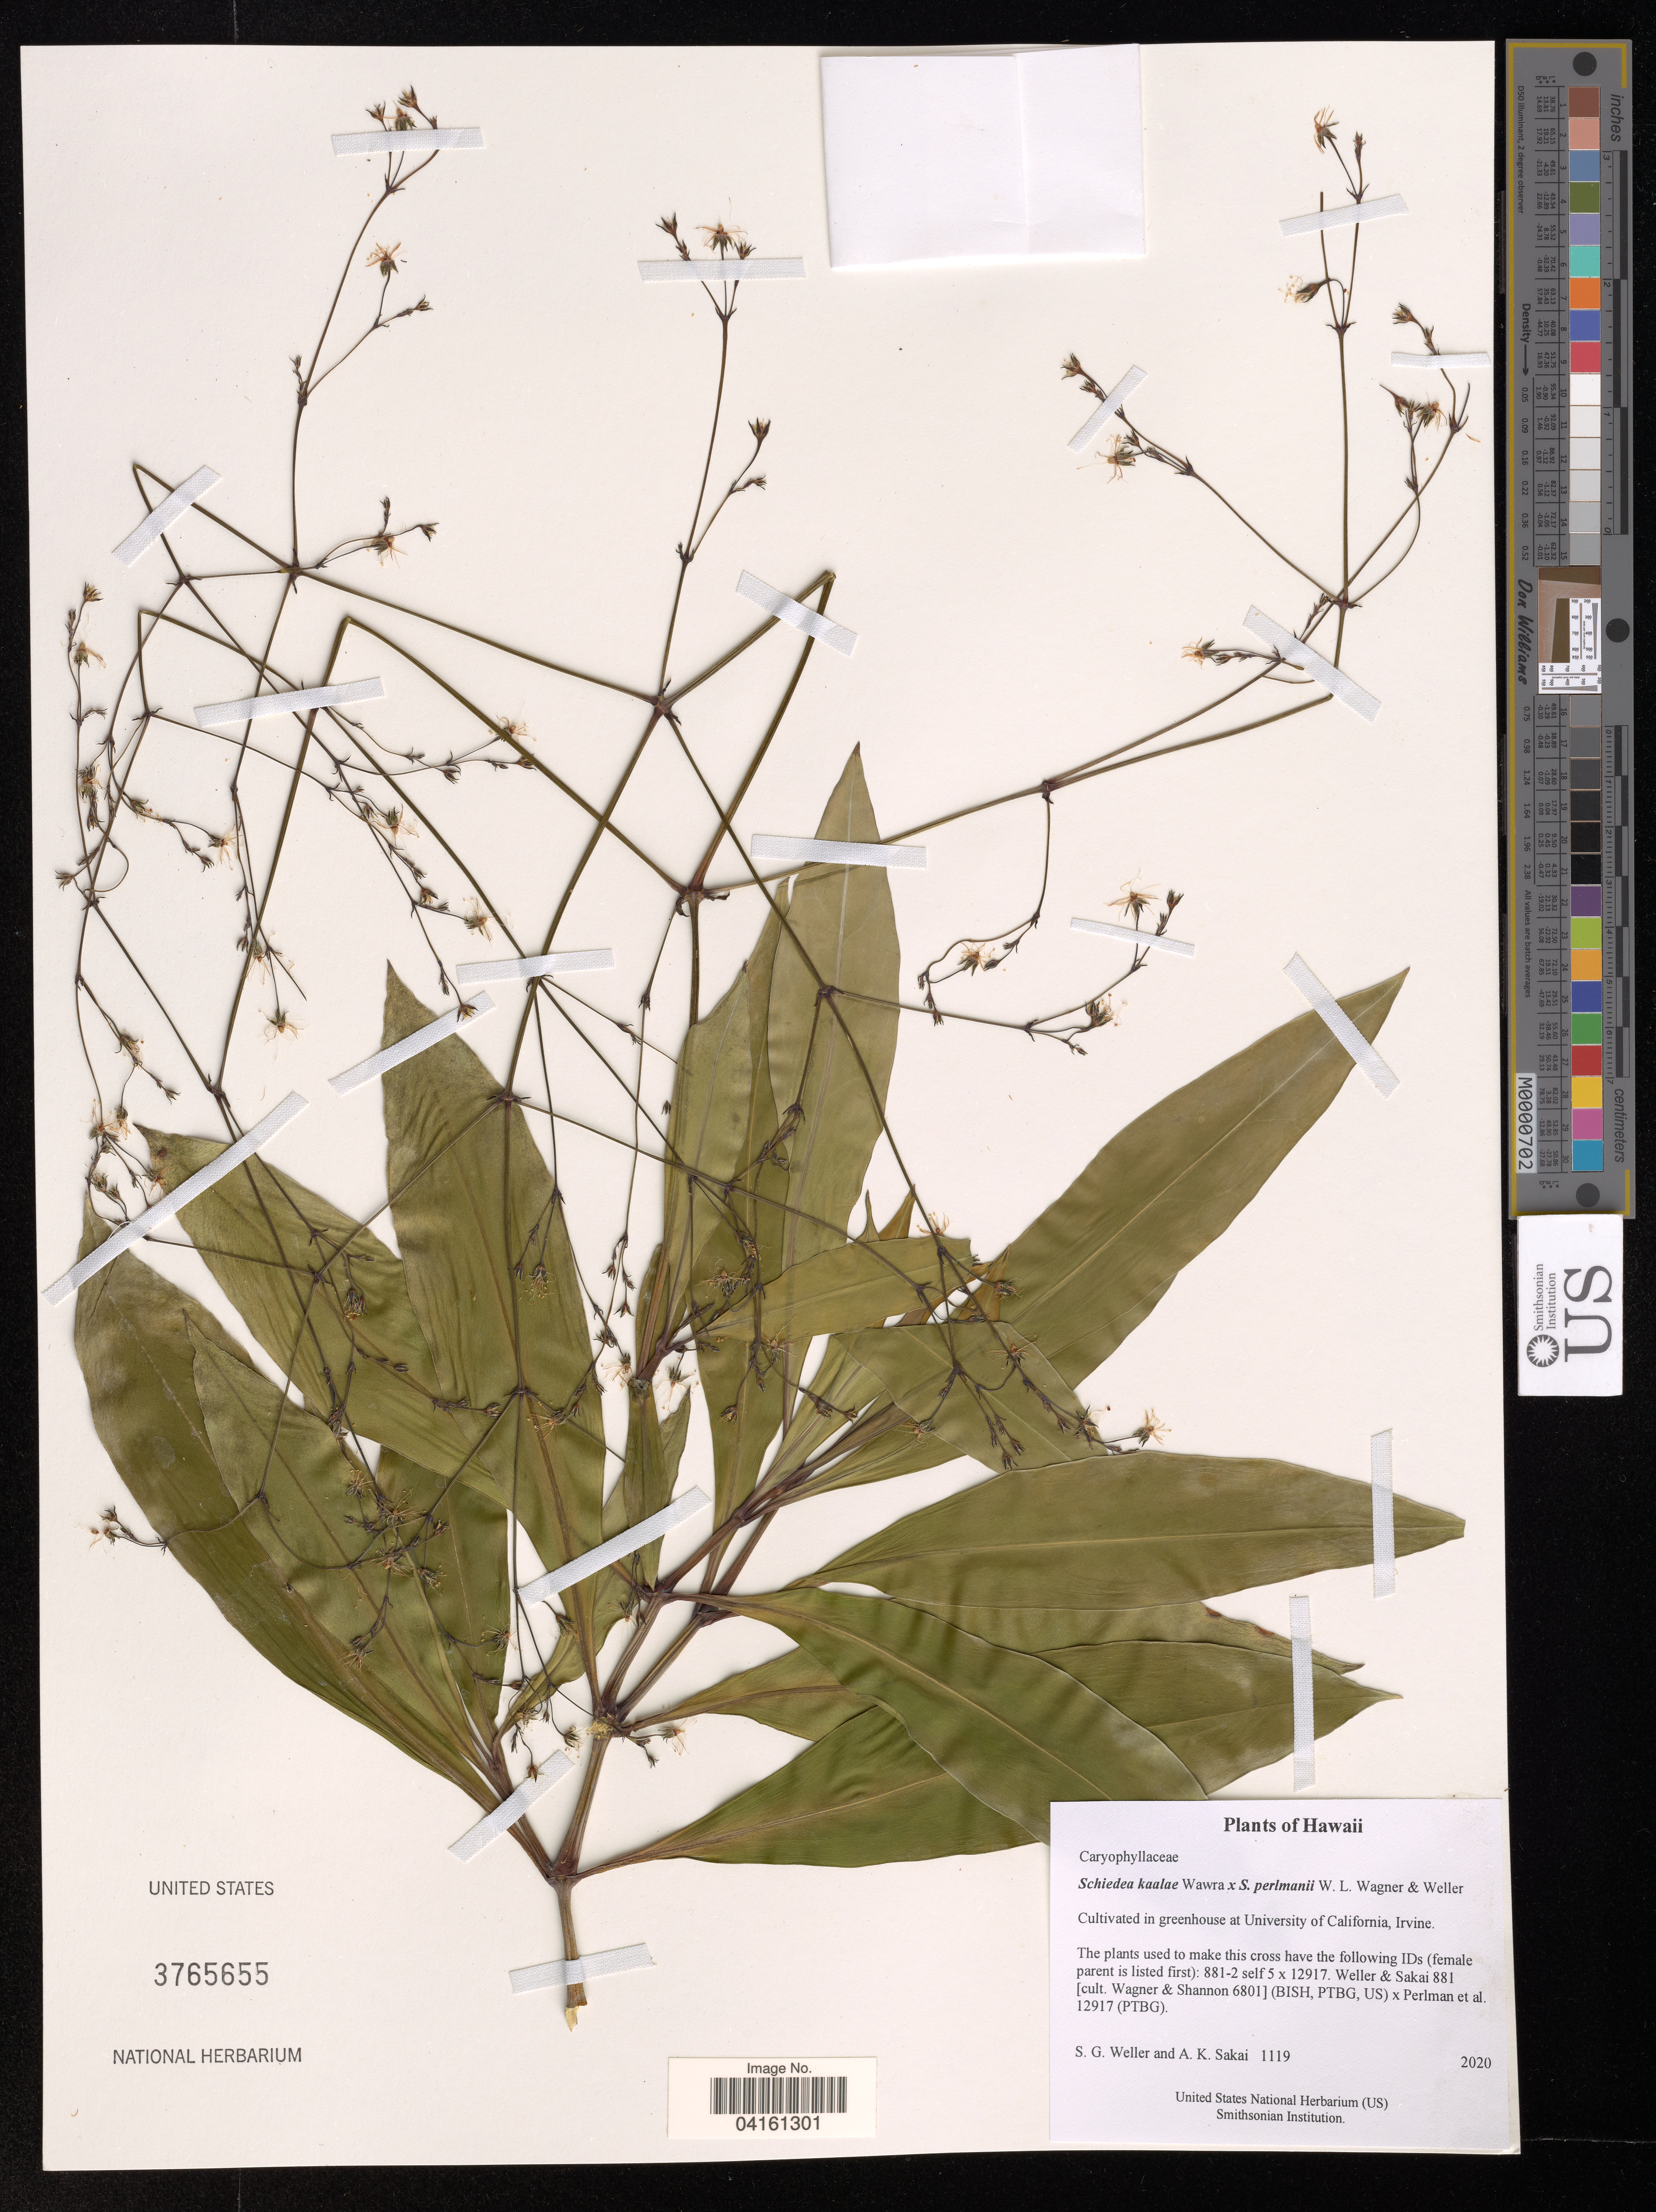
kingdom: Plantae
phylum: Tracheophyta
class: Magnoliopsida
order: Caryophyllales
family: Caryophyllaceae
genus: Schiedea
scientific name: Schiedea kaalae x S. perlmanii W.L. Wagner & Weller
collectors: S. G. Weller & A. Sakai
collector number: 1119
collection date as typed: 2020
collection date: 2020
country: United States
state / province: California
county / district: Orange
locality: Cultivated in greenhouse at University of California, Irvine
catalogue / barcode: US 3765655